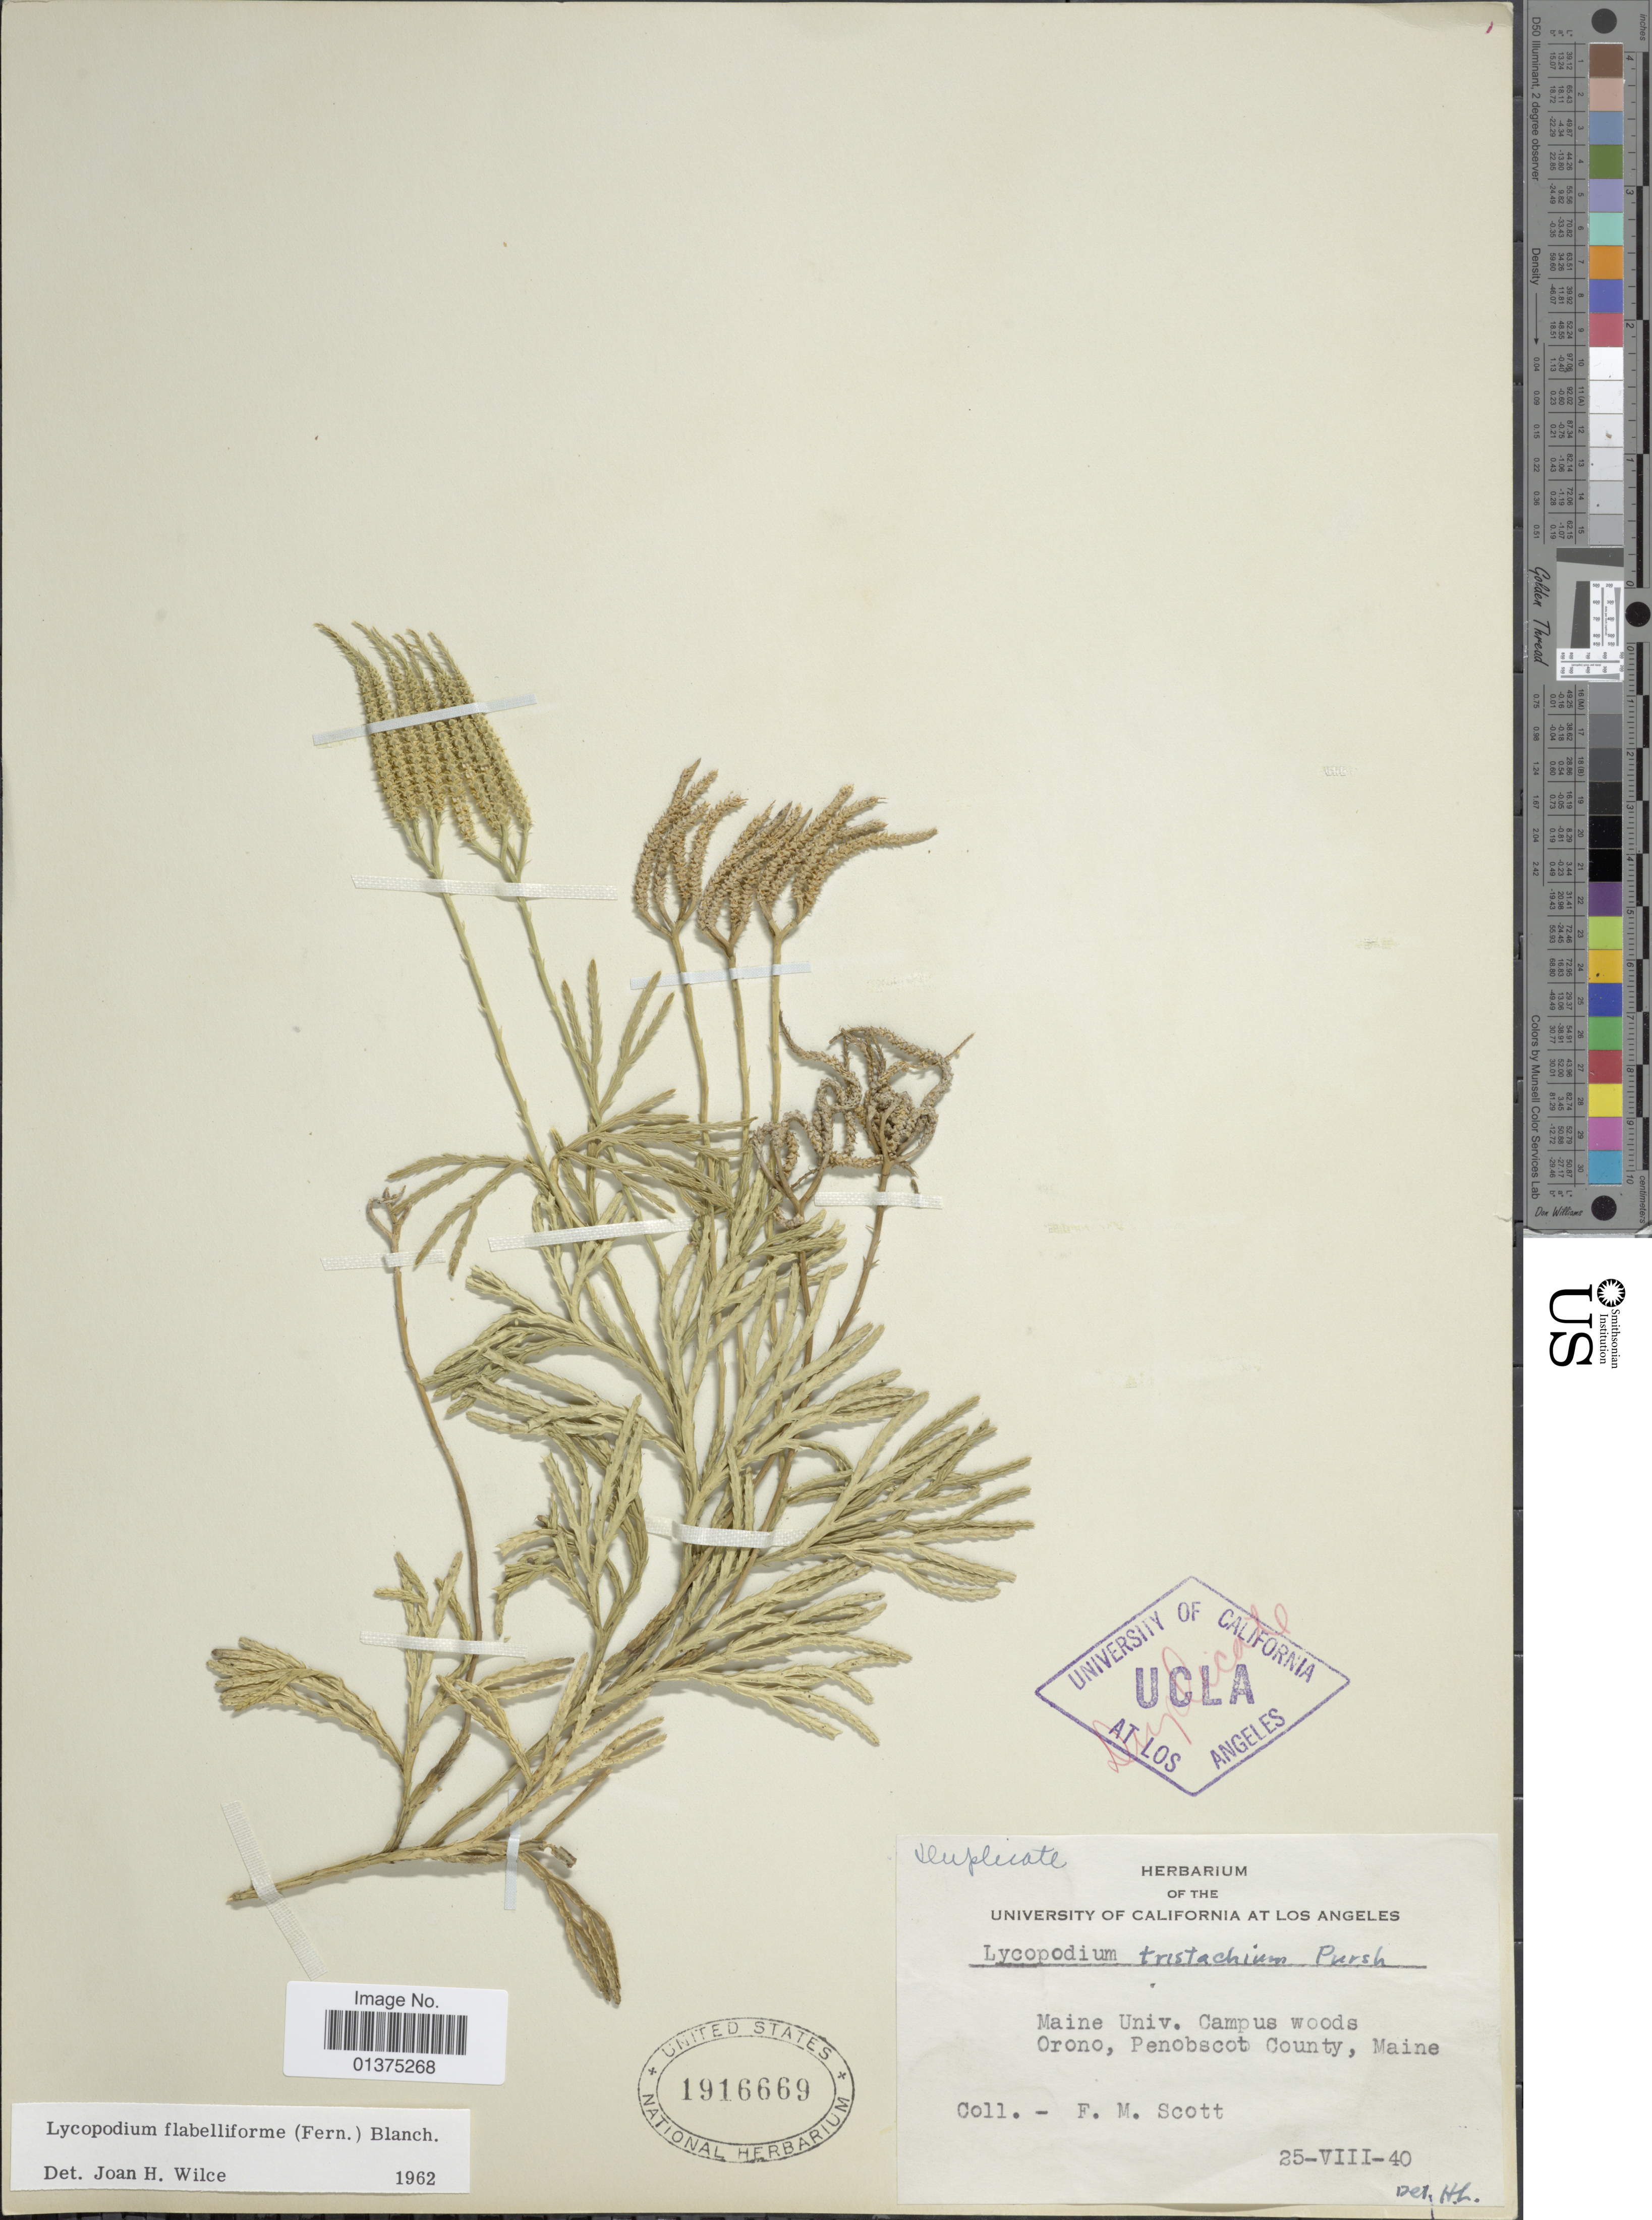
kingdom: Plantae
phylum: Tracheophyta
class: Lycopodiopsida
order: Lycopodiales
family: Lycopodiaceae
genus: Diphasiastrum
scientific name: Diphasiastrum digitatum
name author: (Dill. ex A. Braun) Holub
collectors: F. Scott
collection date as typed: Transcribed d/m/y: 25/8/40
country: United States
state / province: Maine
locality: Main Univ. Campus woods, Orono, Penobscot County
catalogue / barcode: US 1916669